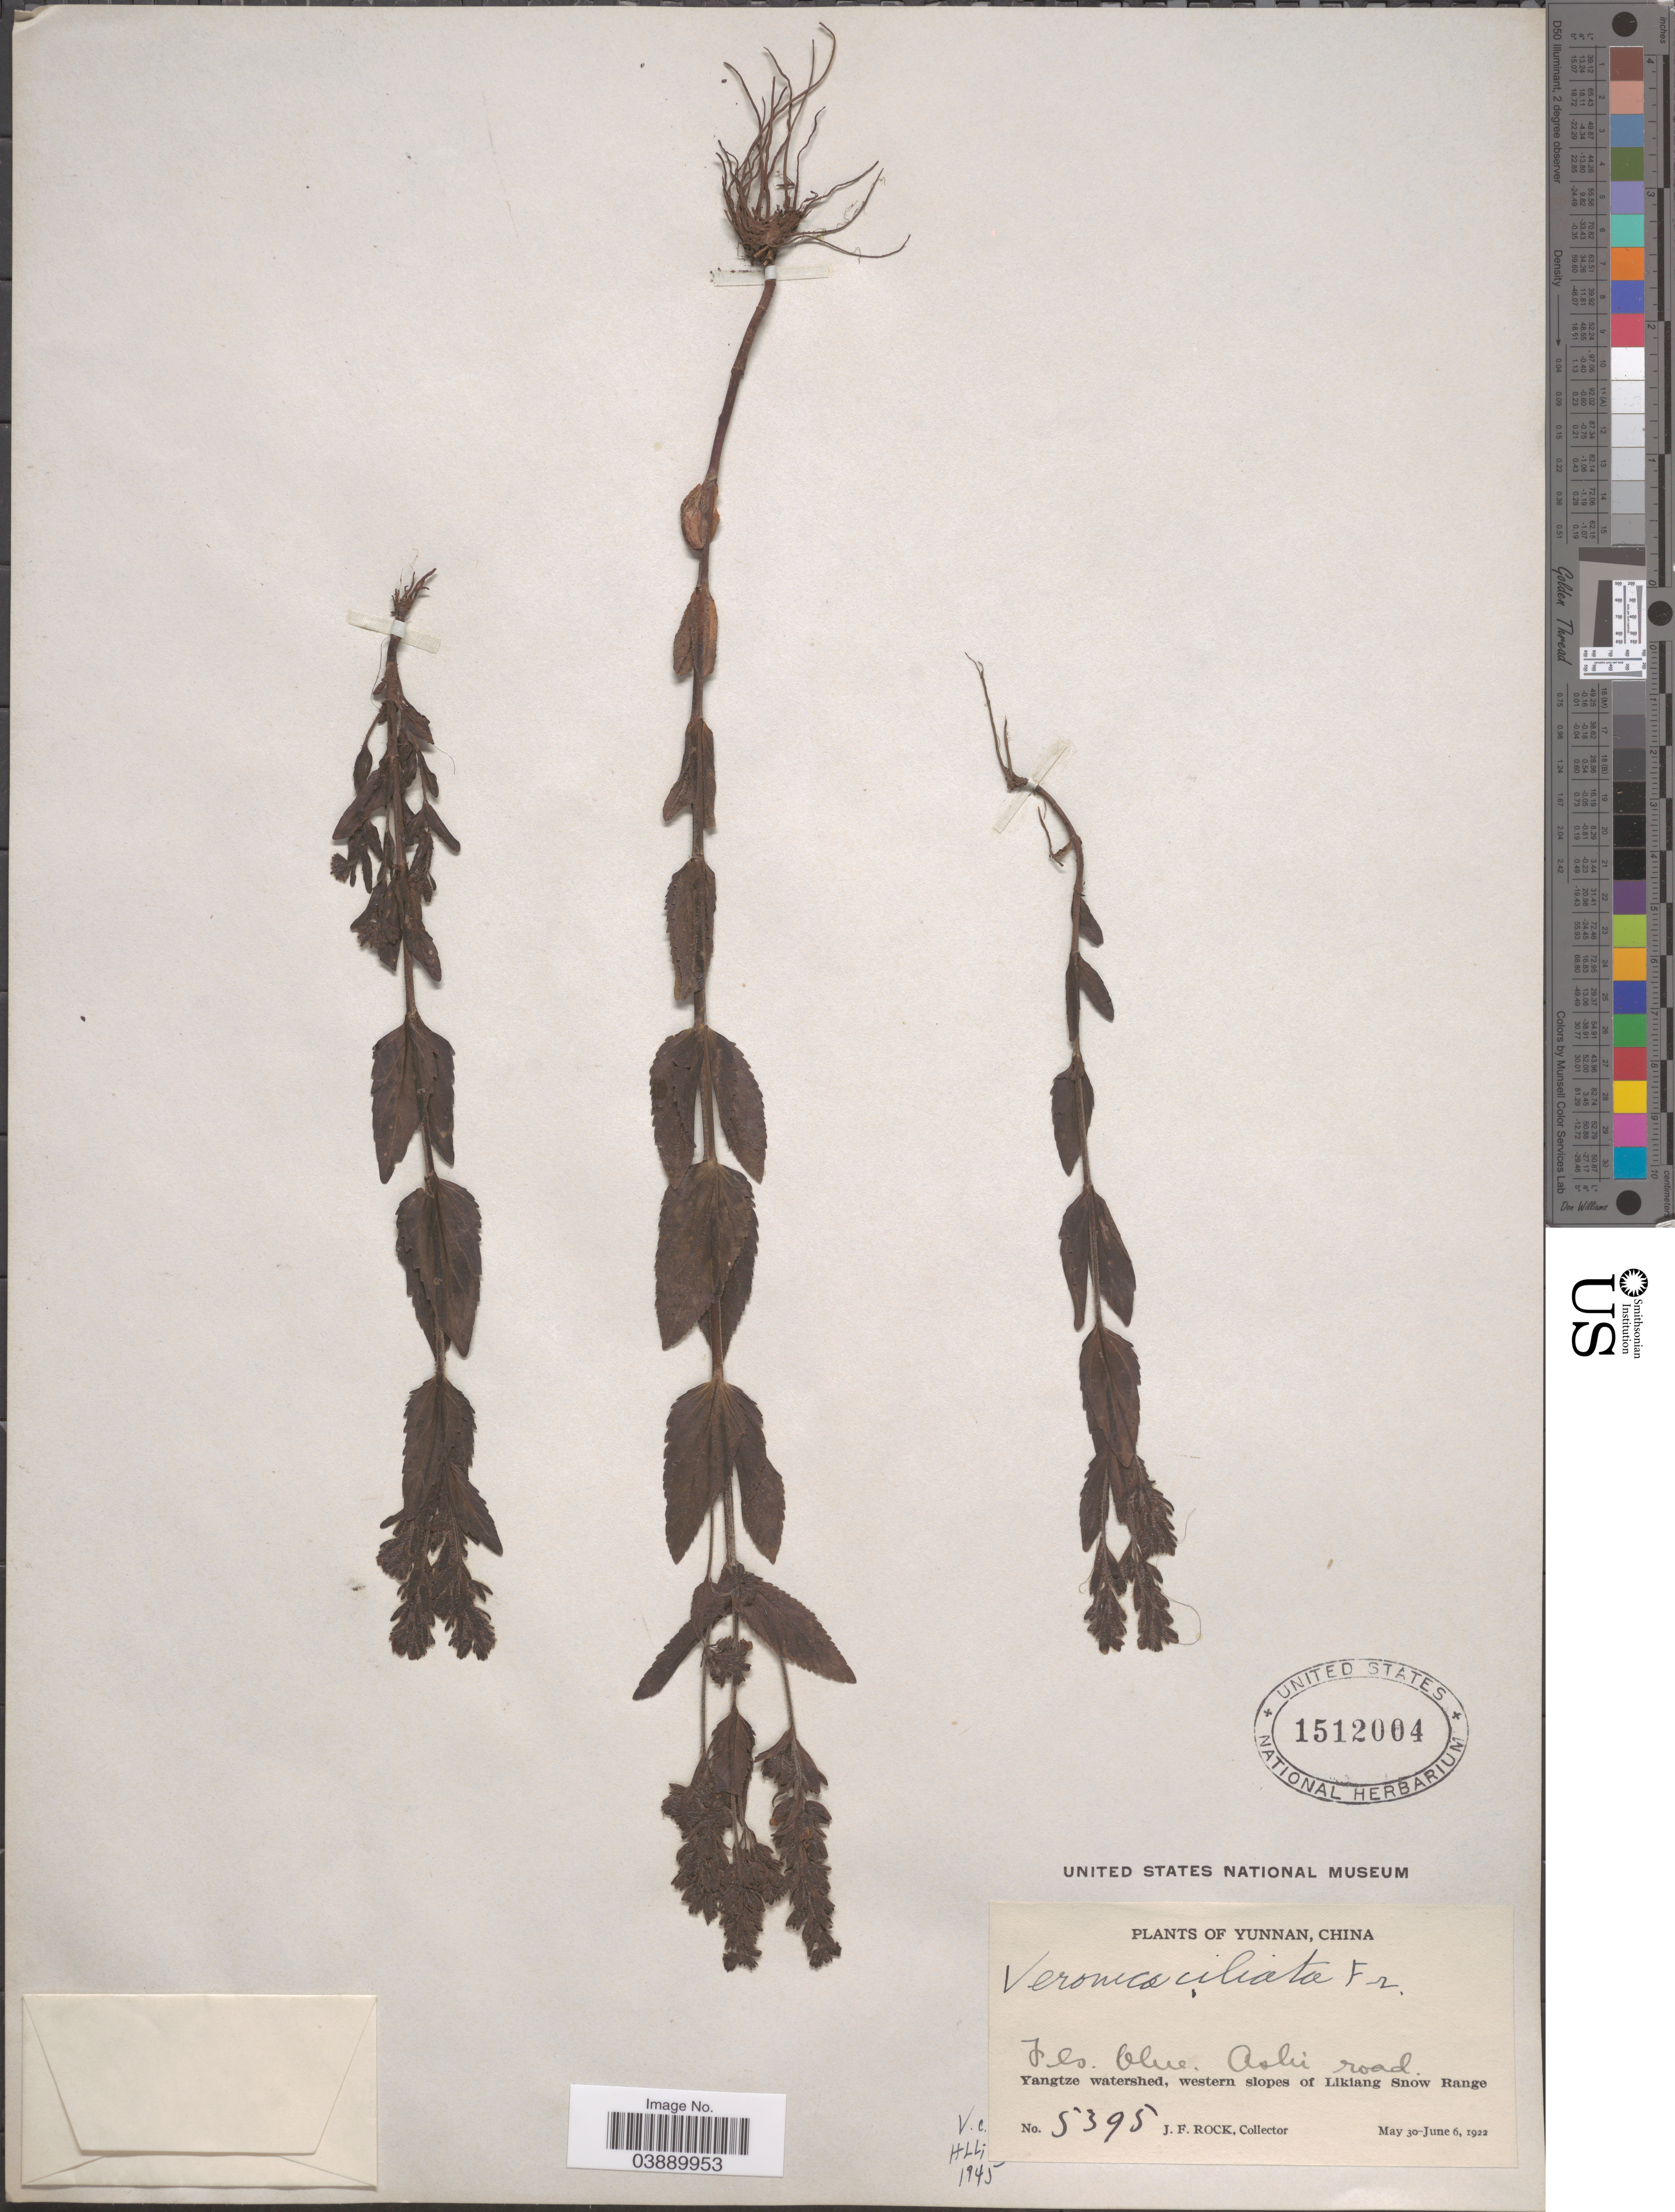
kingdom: Plantae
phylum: Tracheophyta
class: Magnoliopsida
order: Lamiales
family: Plantaginaceae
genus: Veronica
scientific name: Veronica ciliata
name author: Fisch.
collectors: J. Rock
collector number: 5395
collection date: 1922-05-30/1922-06-06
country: China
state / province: Yunnan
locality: Ashi [interpreted] road. Yangtze watershed, western slopes of Likiang Snow Range.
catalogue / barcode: US 1512004